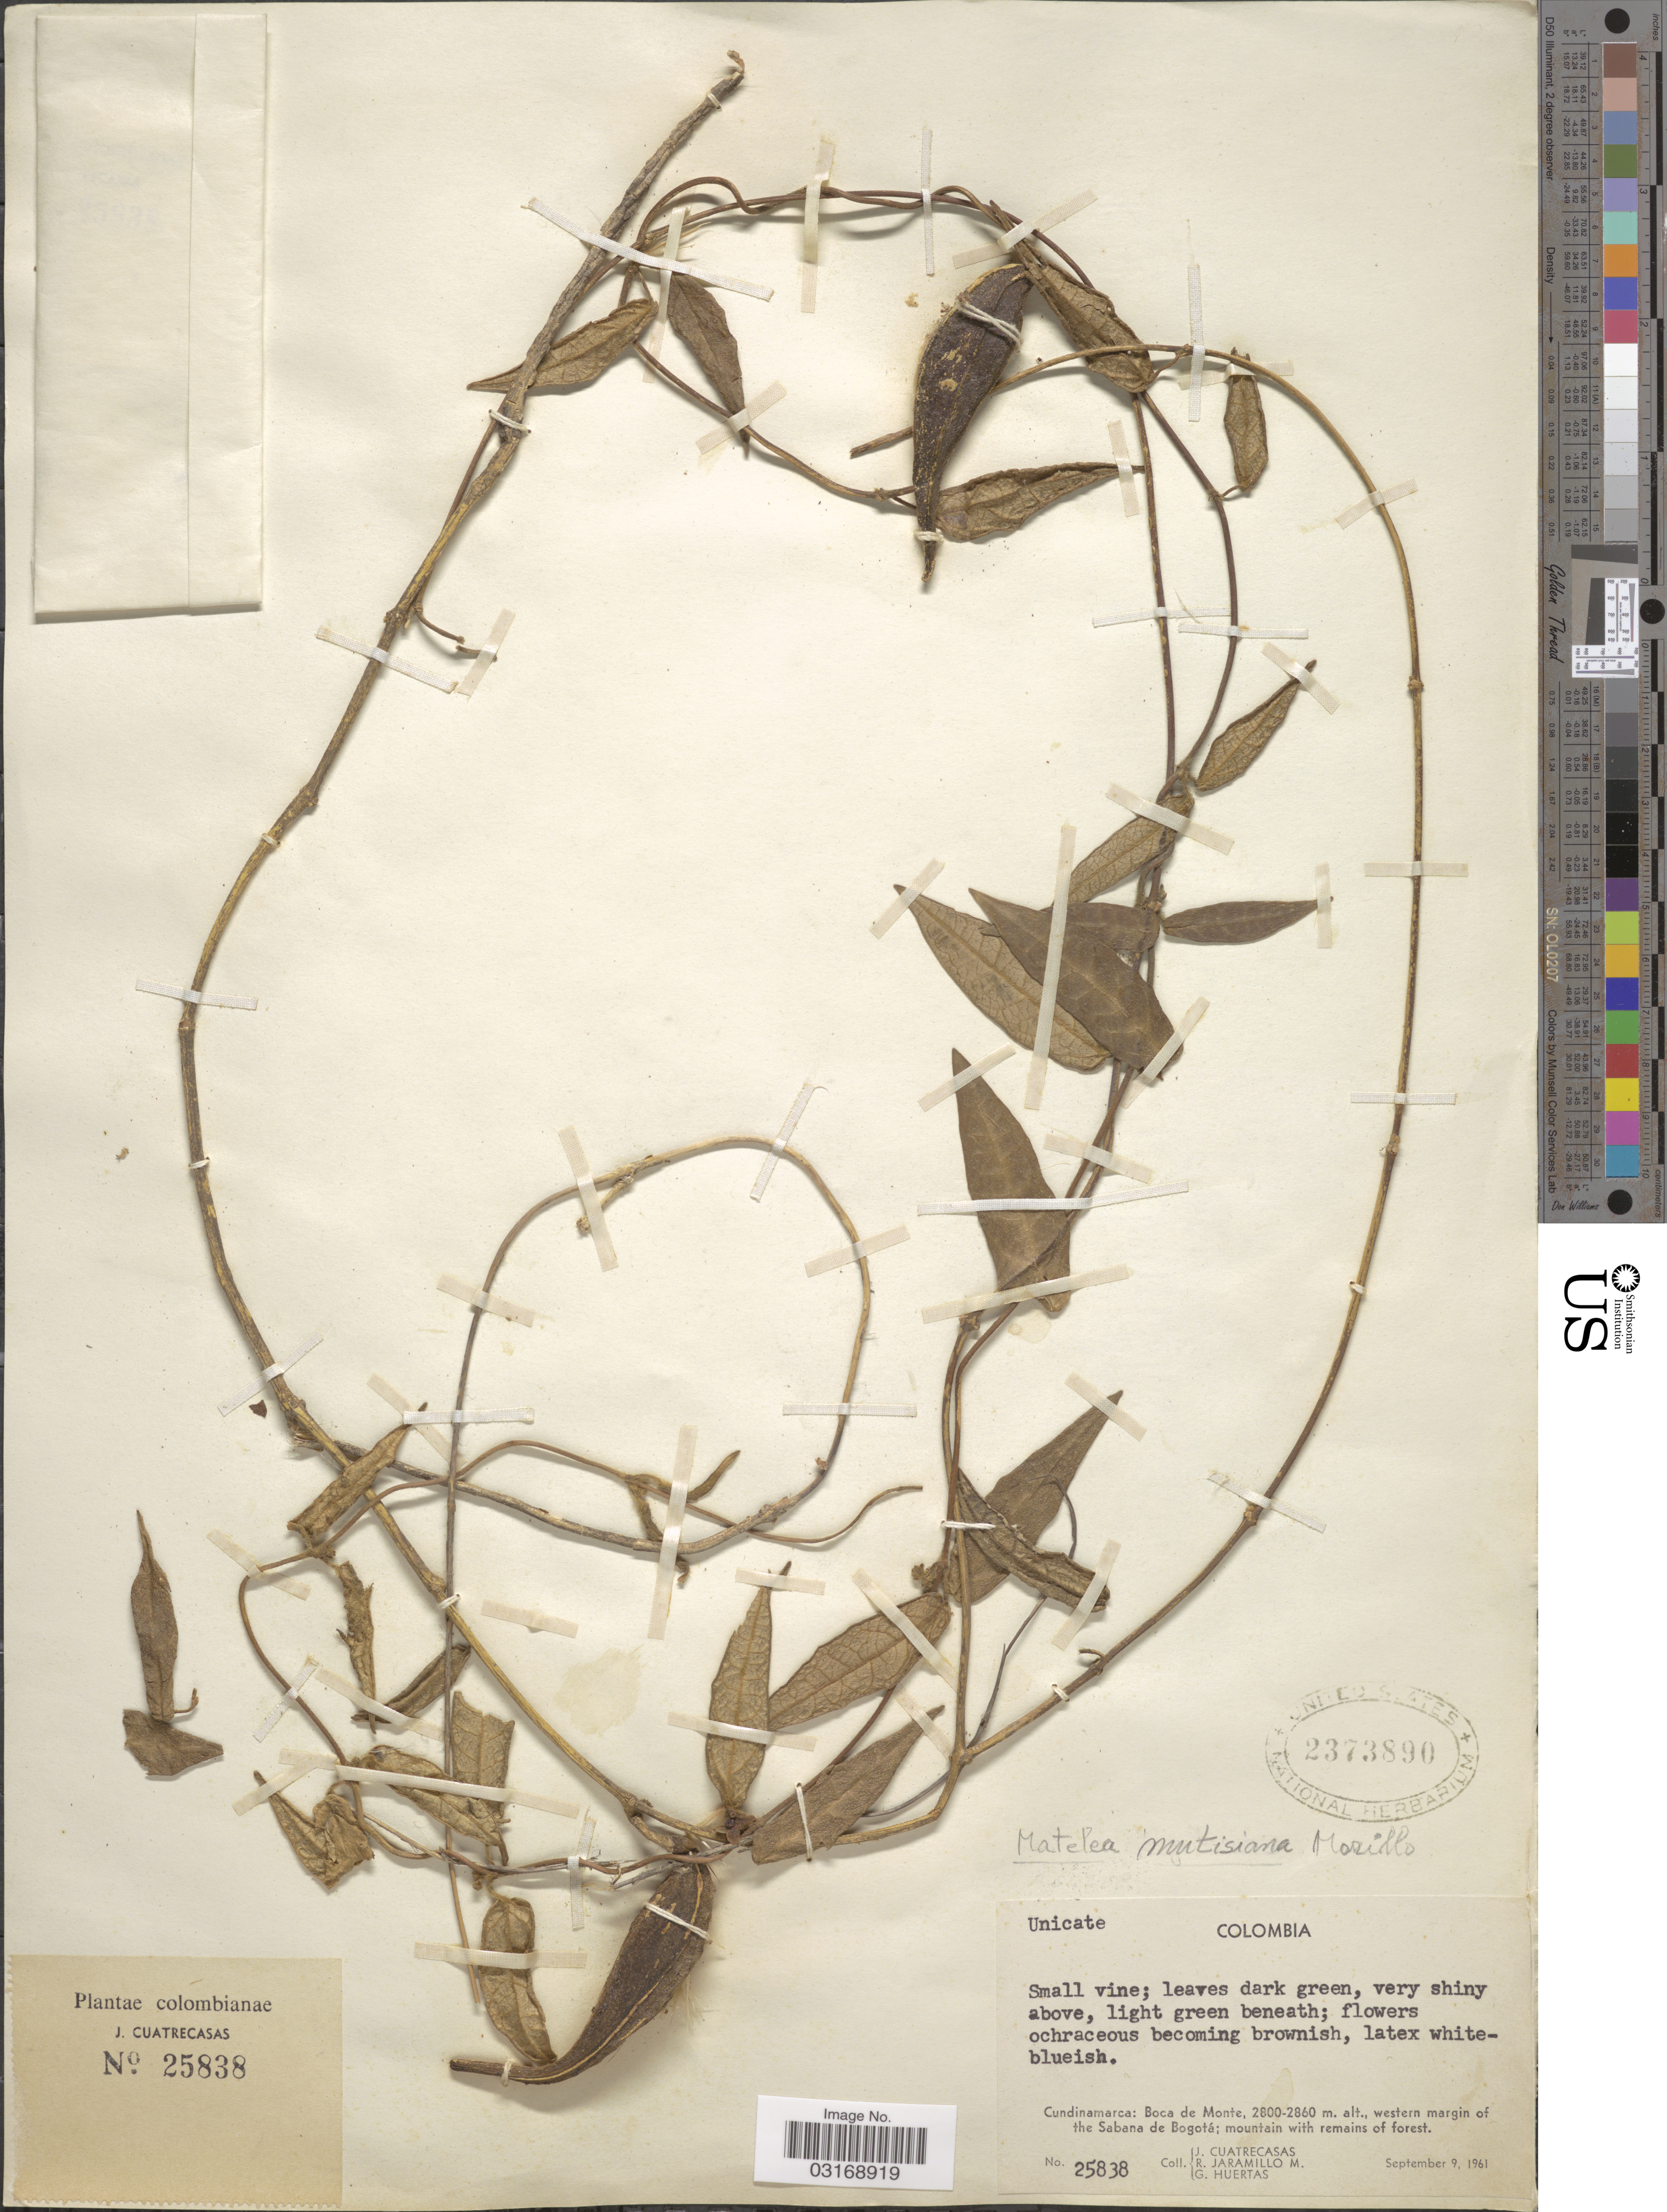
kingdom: Plantae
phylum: Tracheophyta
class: Magnoliopsida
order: Gentianales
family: Apocynaceae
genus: Matelea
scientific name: Matelea mutisiana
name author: Morillo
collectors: J. Cuatrecasas, R. Jaramillo M. & G. Huertas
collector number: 25838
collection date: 1961-09-09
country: Colombia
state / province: Cundinamarca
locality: Boca de Monte, western margin of the Sabana de Bogotá.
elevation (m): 2800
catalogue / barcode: US 2373890